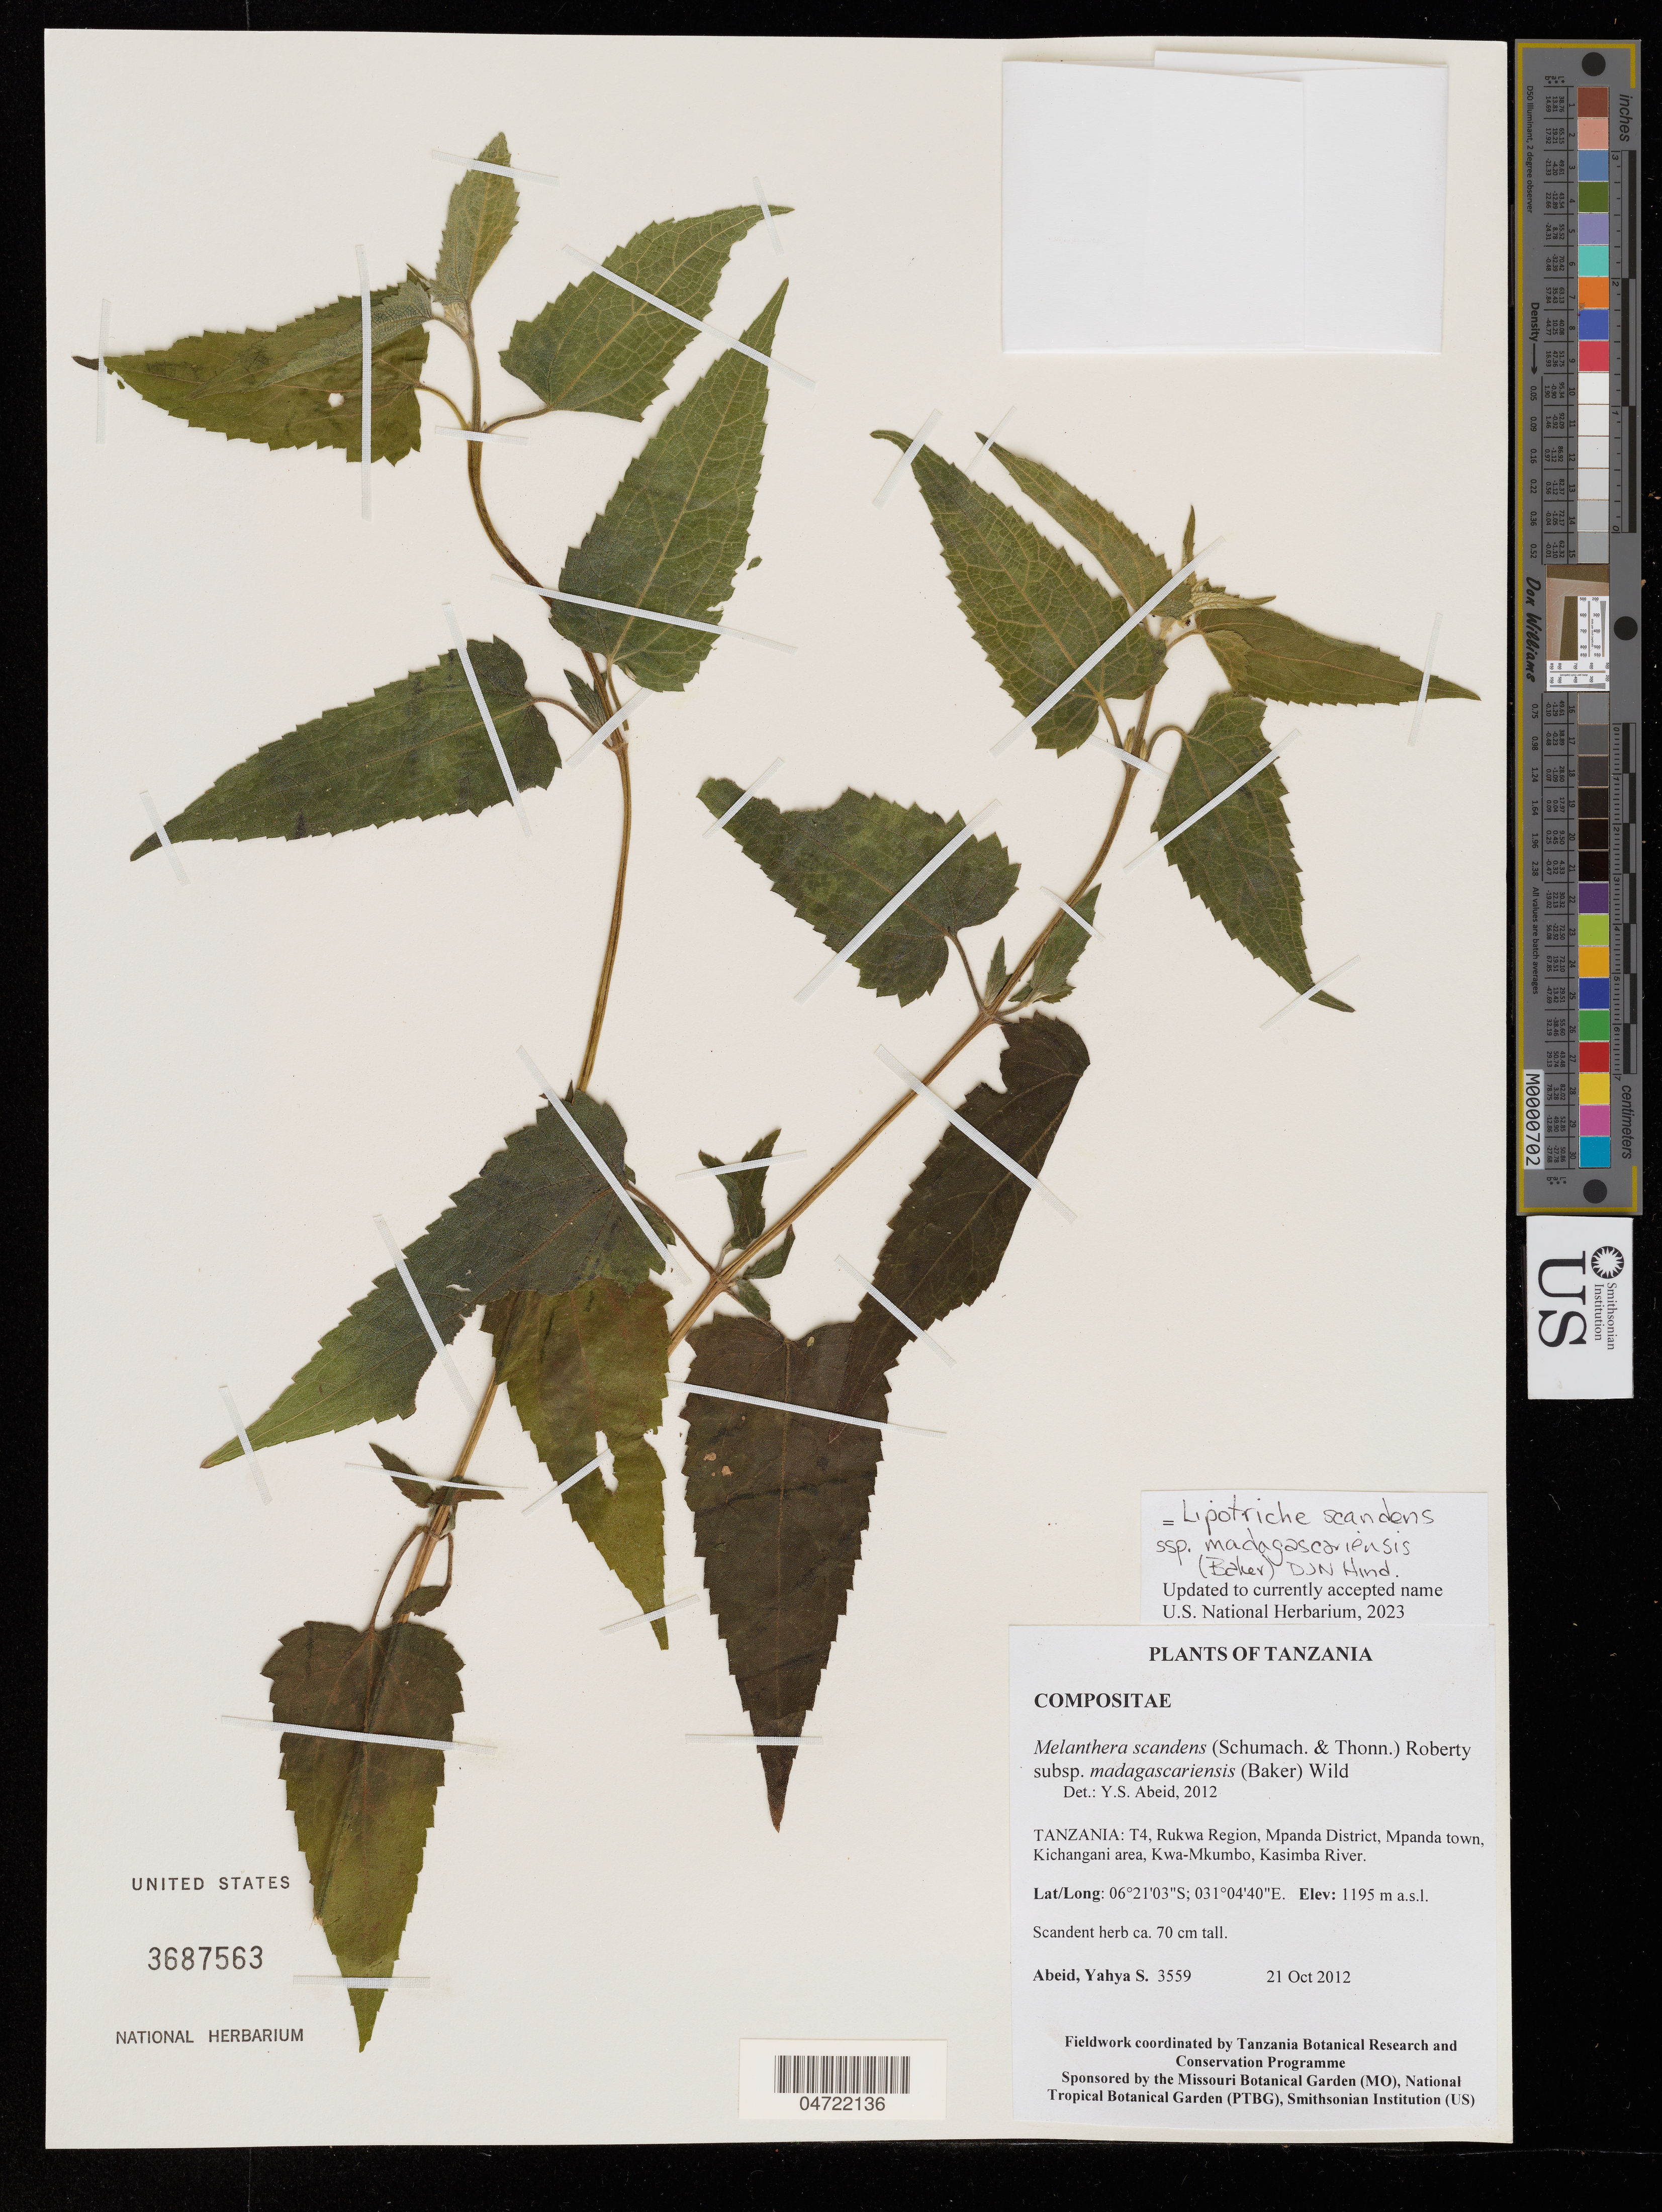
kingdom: Plantae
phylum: Tracheophyta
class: Magnoliopsida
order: Asterales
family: Asteraceae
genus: Lipotriche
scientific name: Lipotriche scandens subsp. madagascariensis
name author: (Baker) D.J.N. Hind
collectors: Y. Abeid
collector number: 3559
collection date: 2012-10-21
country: Tanzania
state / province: Rukwa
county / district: Mpanda District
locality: Mpanda town, Kichangani area, Kwa-Mkumbo, Kasimba River.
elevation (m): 1195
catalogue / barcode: US 3687563